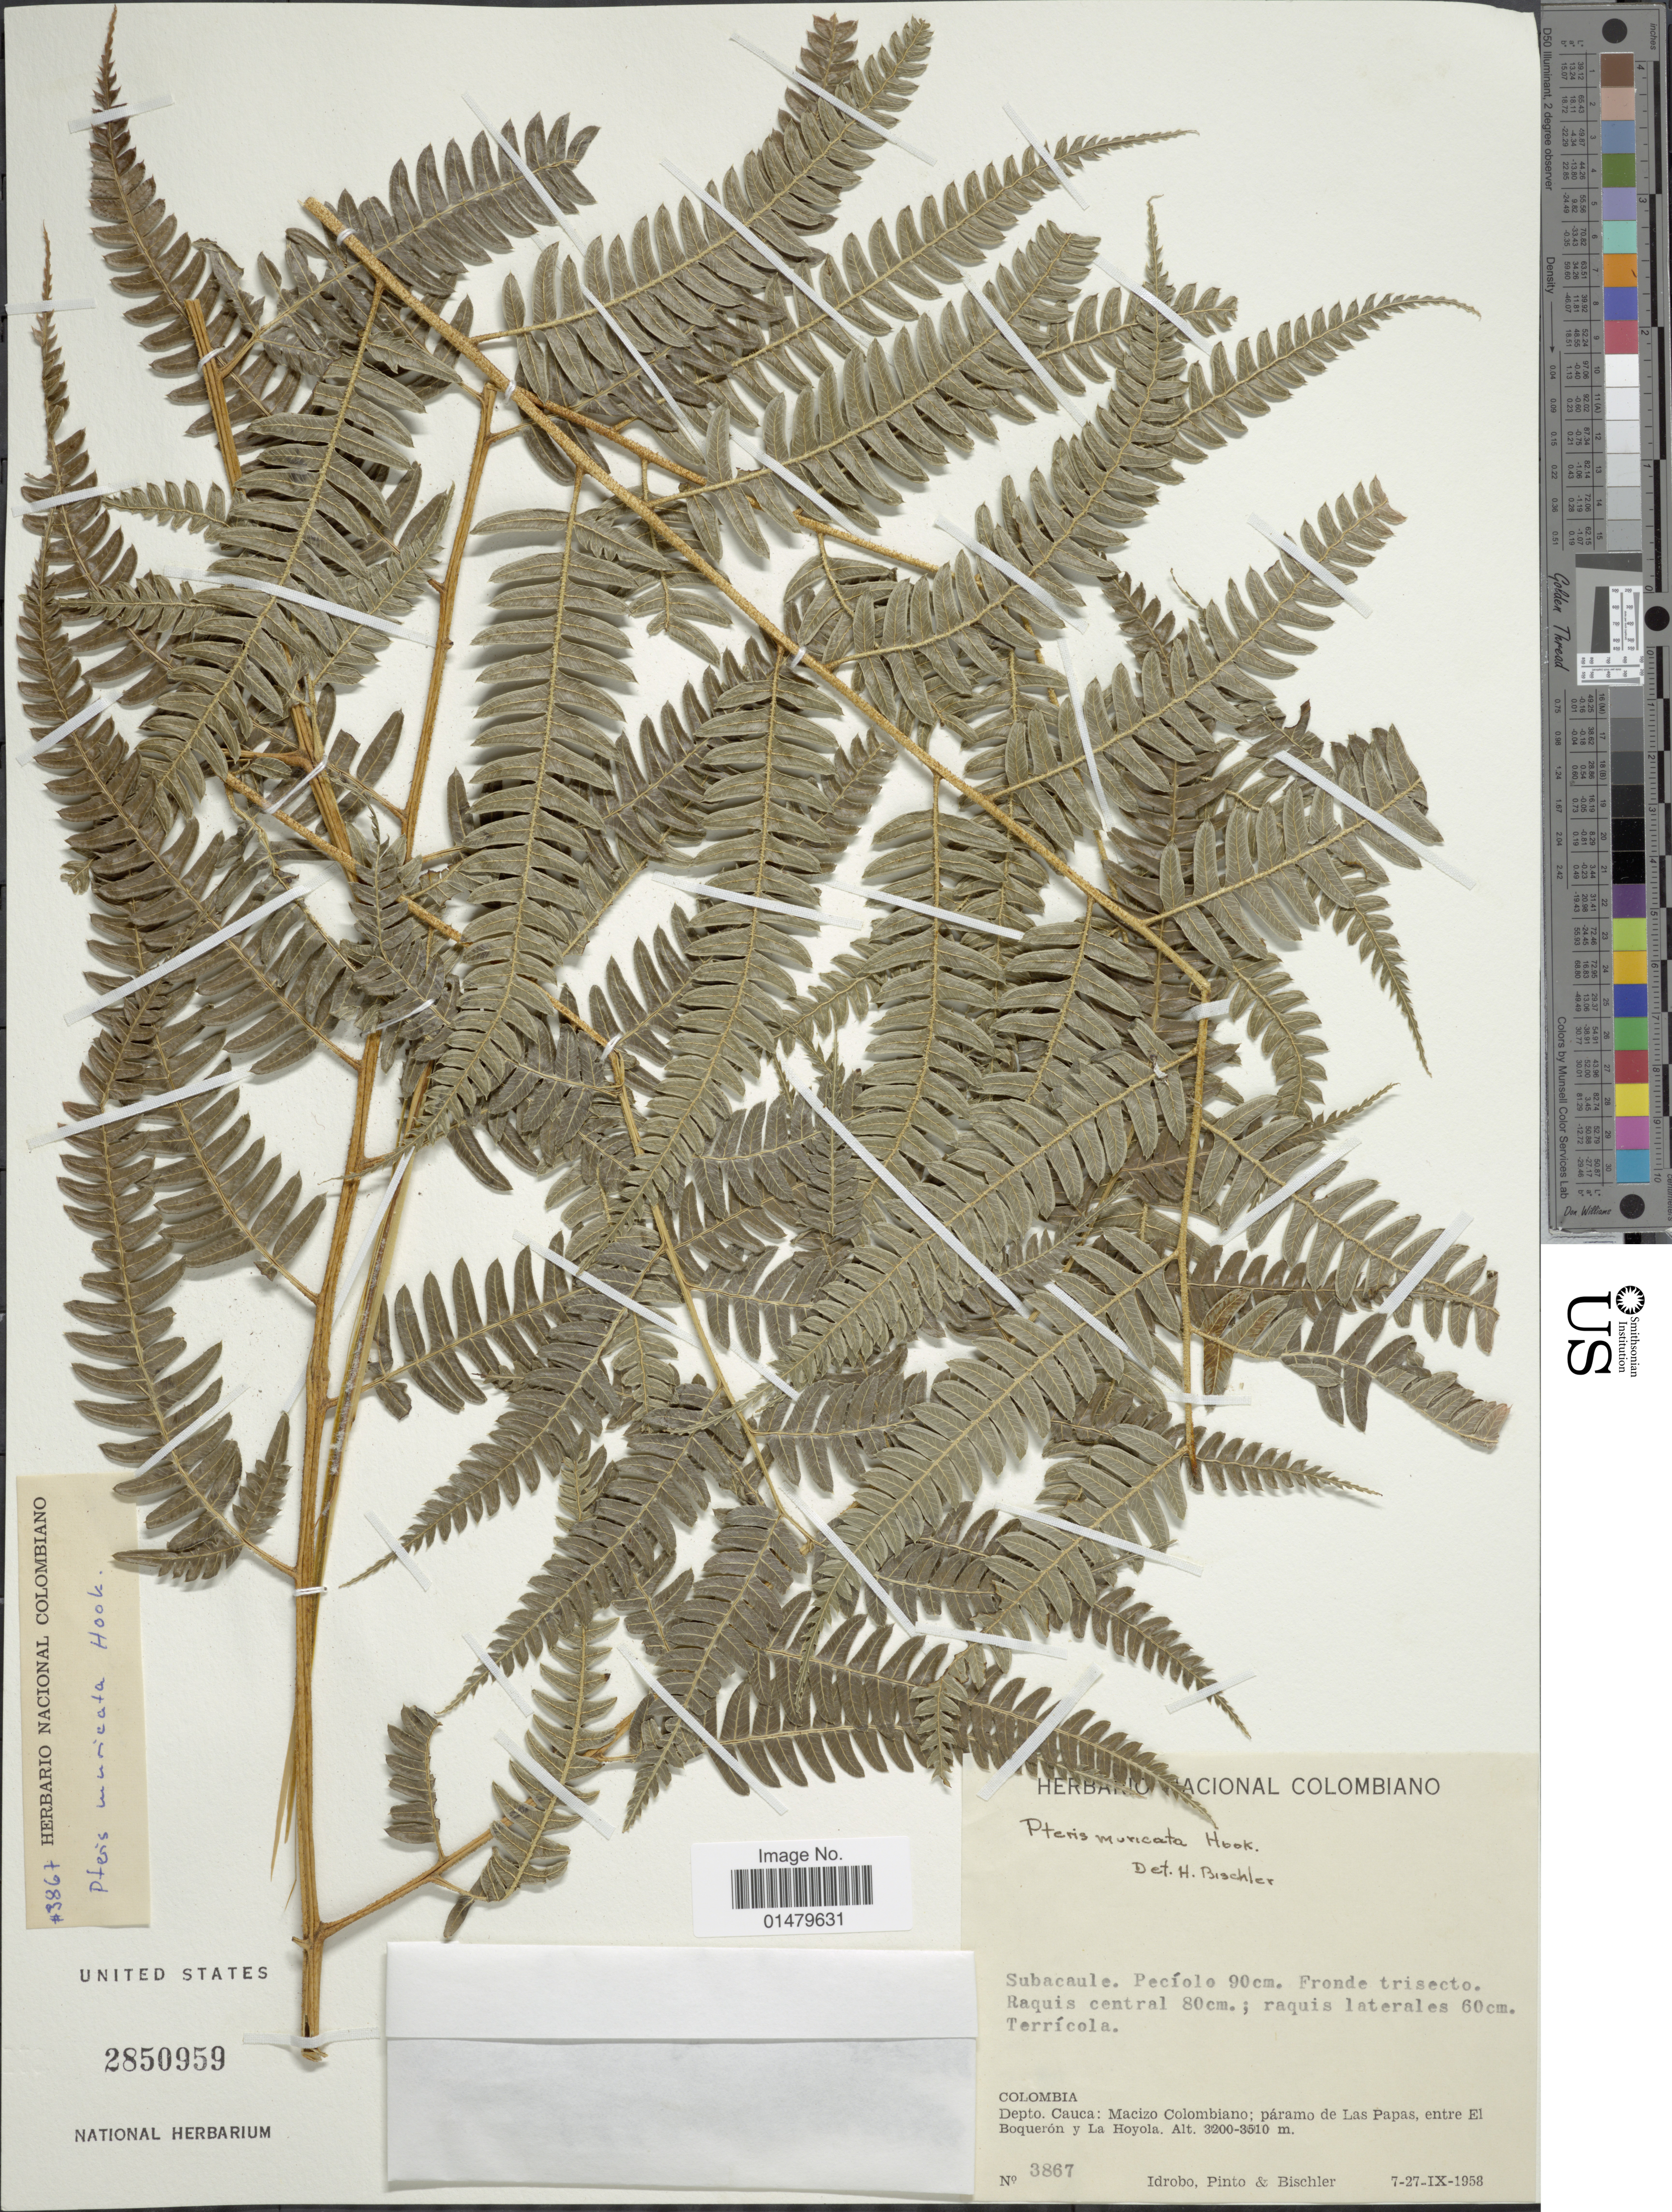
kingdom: Plantae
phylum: Tracheophyta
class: Polypodiopsida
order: Polypodiales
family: Pteridaceae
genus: Pteris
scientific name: Pteris longipetiololata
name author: Lellinger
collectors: -- Idrobo, Pinto, -- & -. Bischler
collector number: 3867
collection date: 1958-09-07/1958-09-27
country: Colombia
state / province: Cauca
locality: Depto. Cauca: Macizo Colombiano; paramo de Las Papas, entre El Boqueron y La Hoyola.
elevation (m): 3200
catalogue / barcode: US 2850959